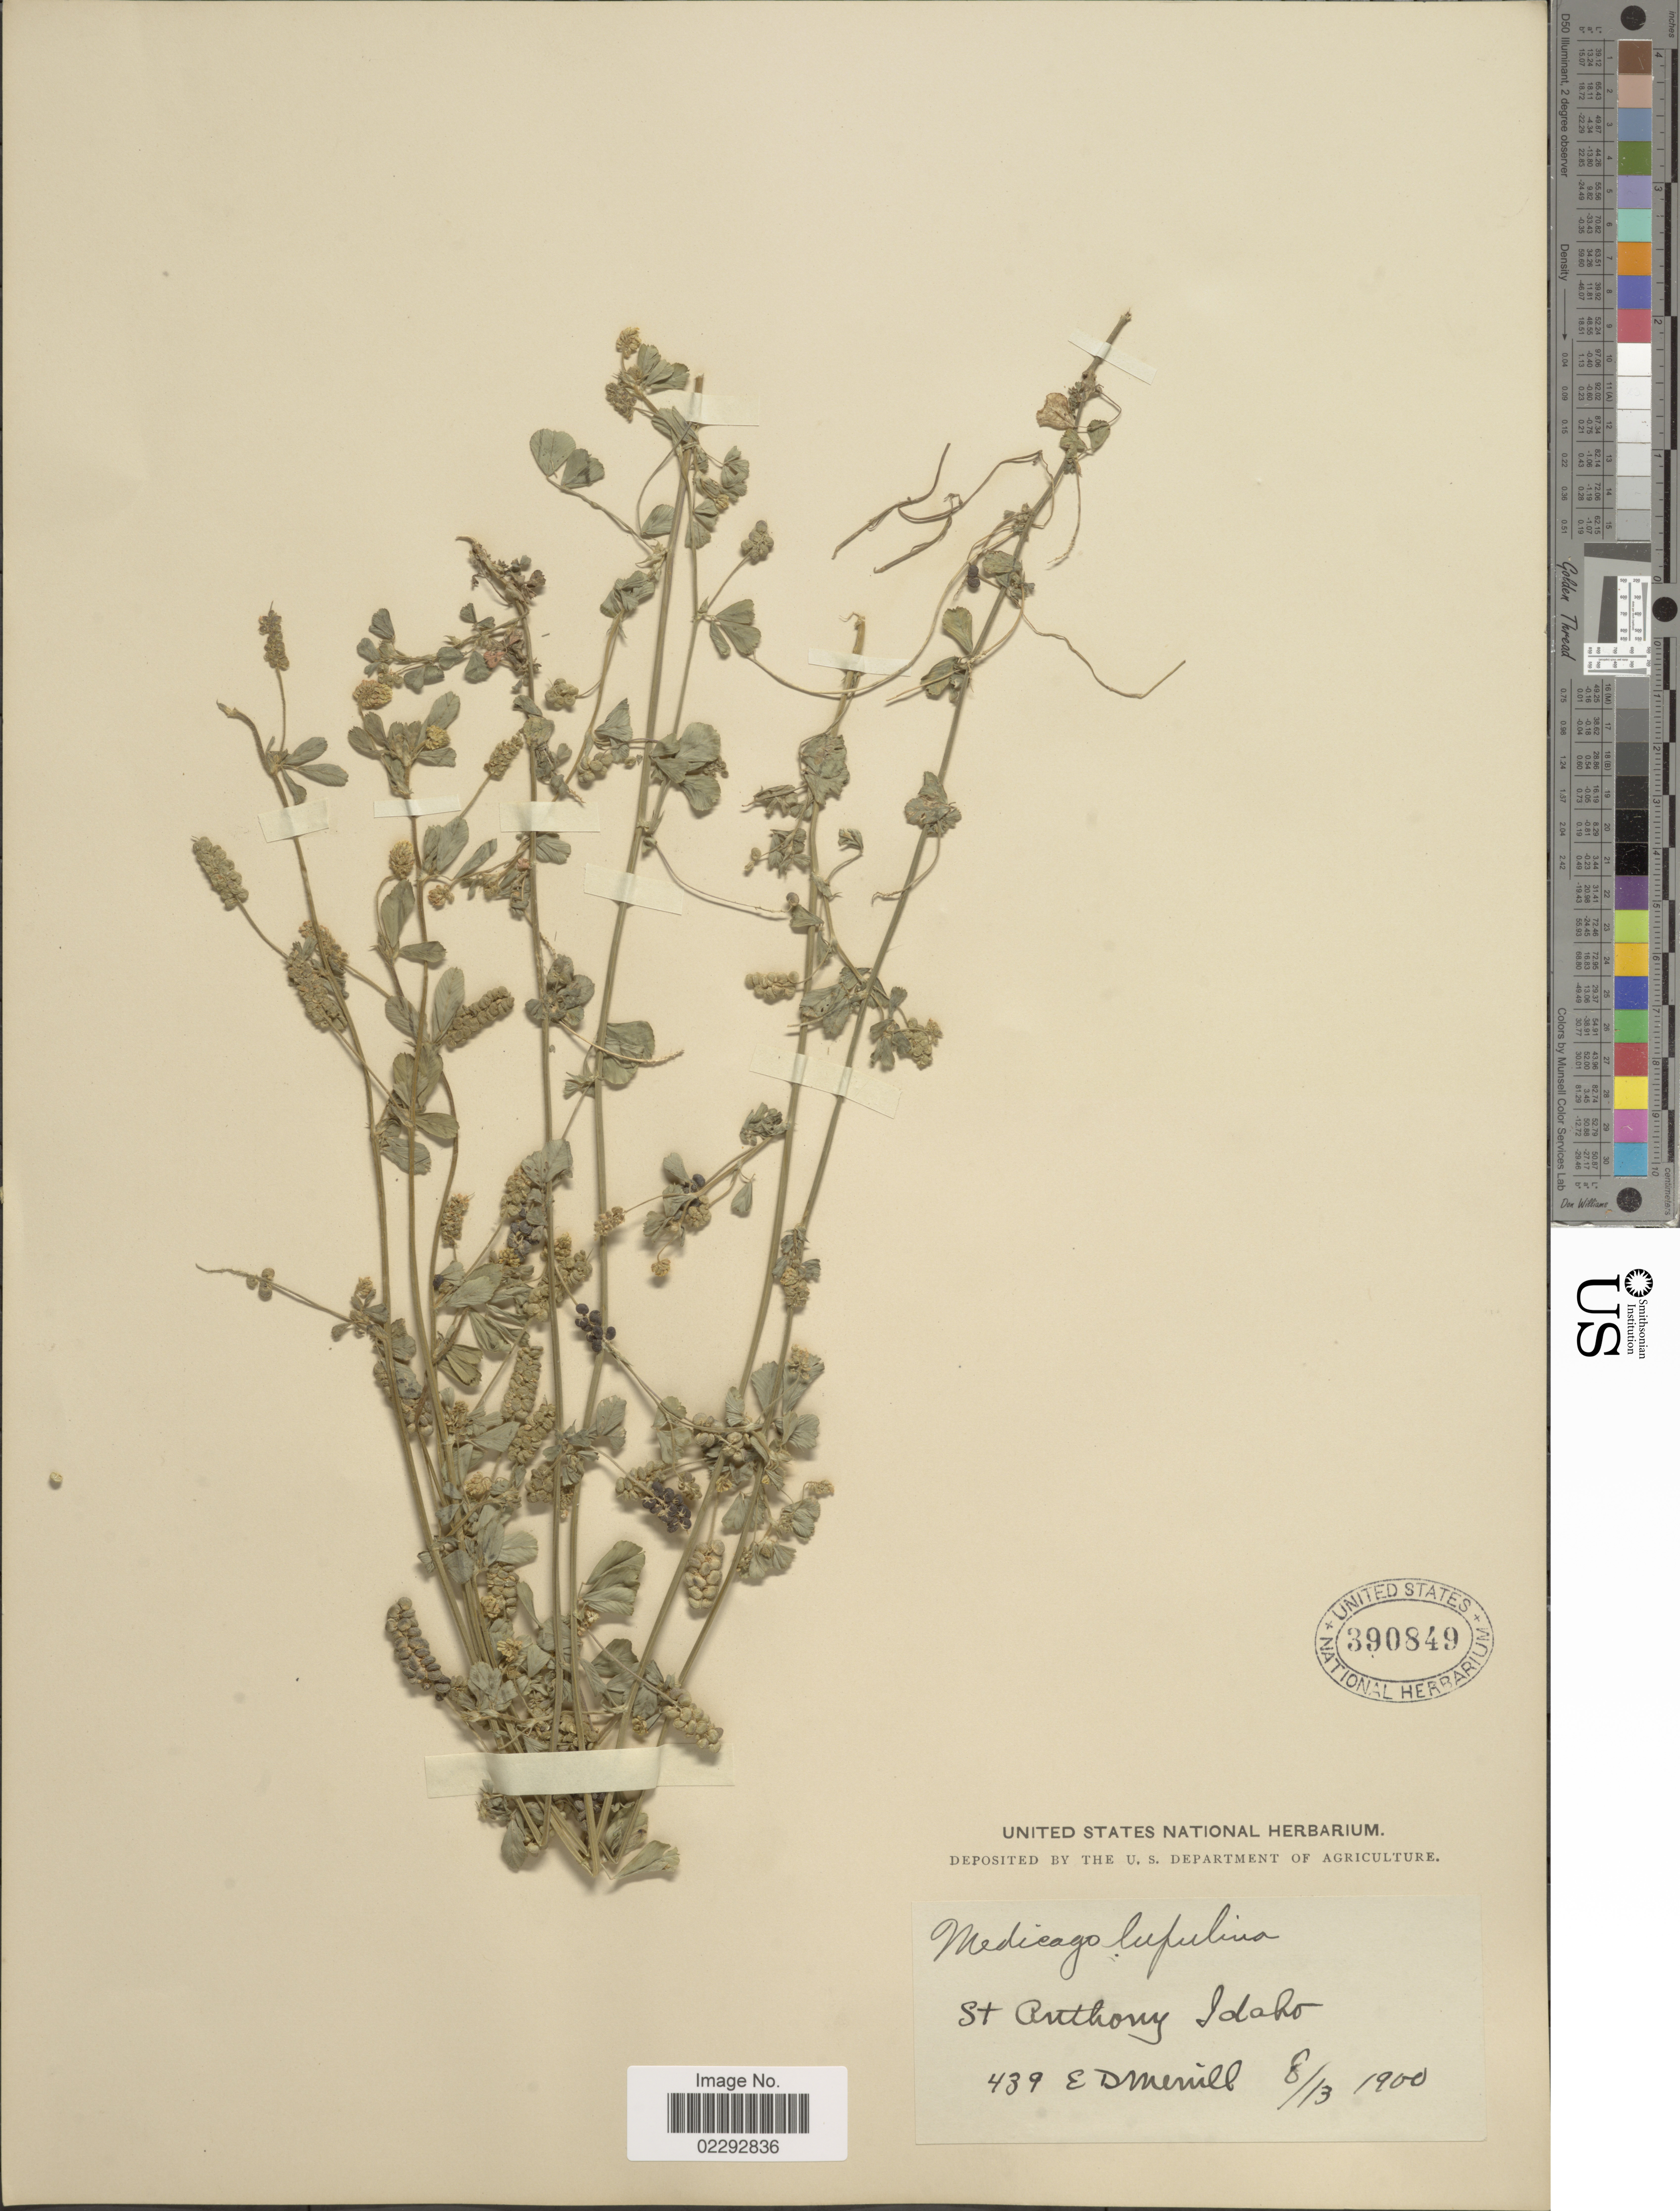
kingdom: Plantae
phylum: Tracheophyta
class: Magnoliopsida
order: Fabales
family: Fabaceae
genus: Medicago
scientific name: Medicago lupulina var. lupulina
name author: L.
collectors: E. D. Merrill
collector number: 439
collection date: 1900-03-08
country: United States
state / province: Idaho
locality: St. Anthony Idaho.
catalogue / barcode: US 390849